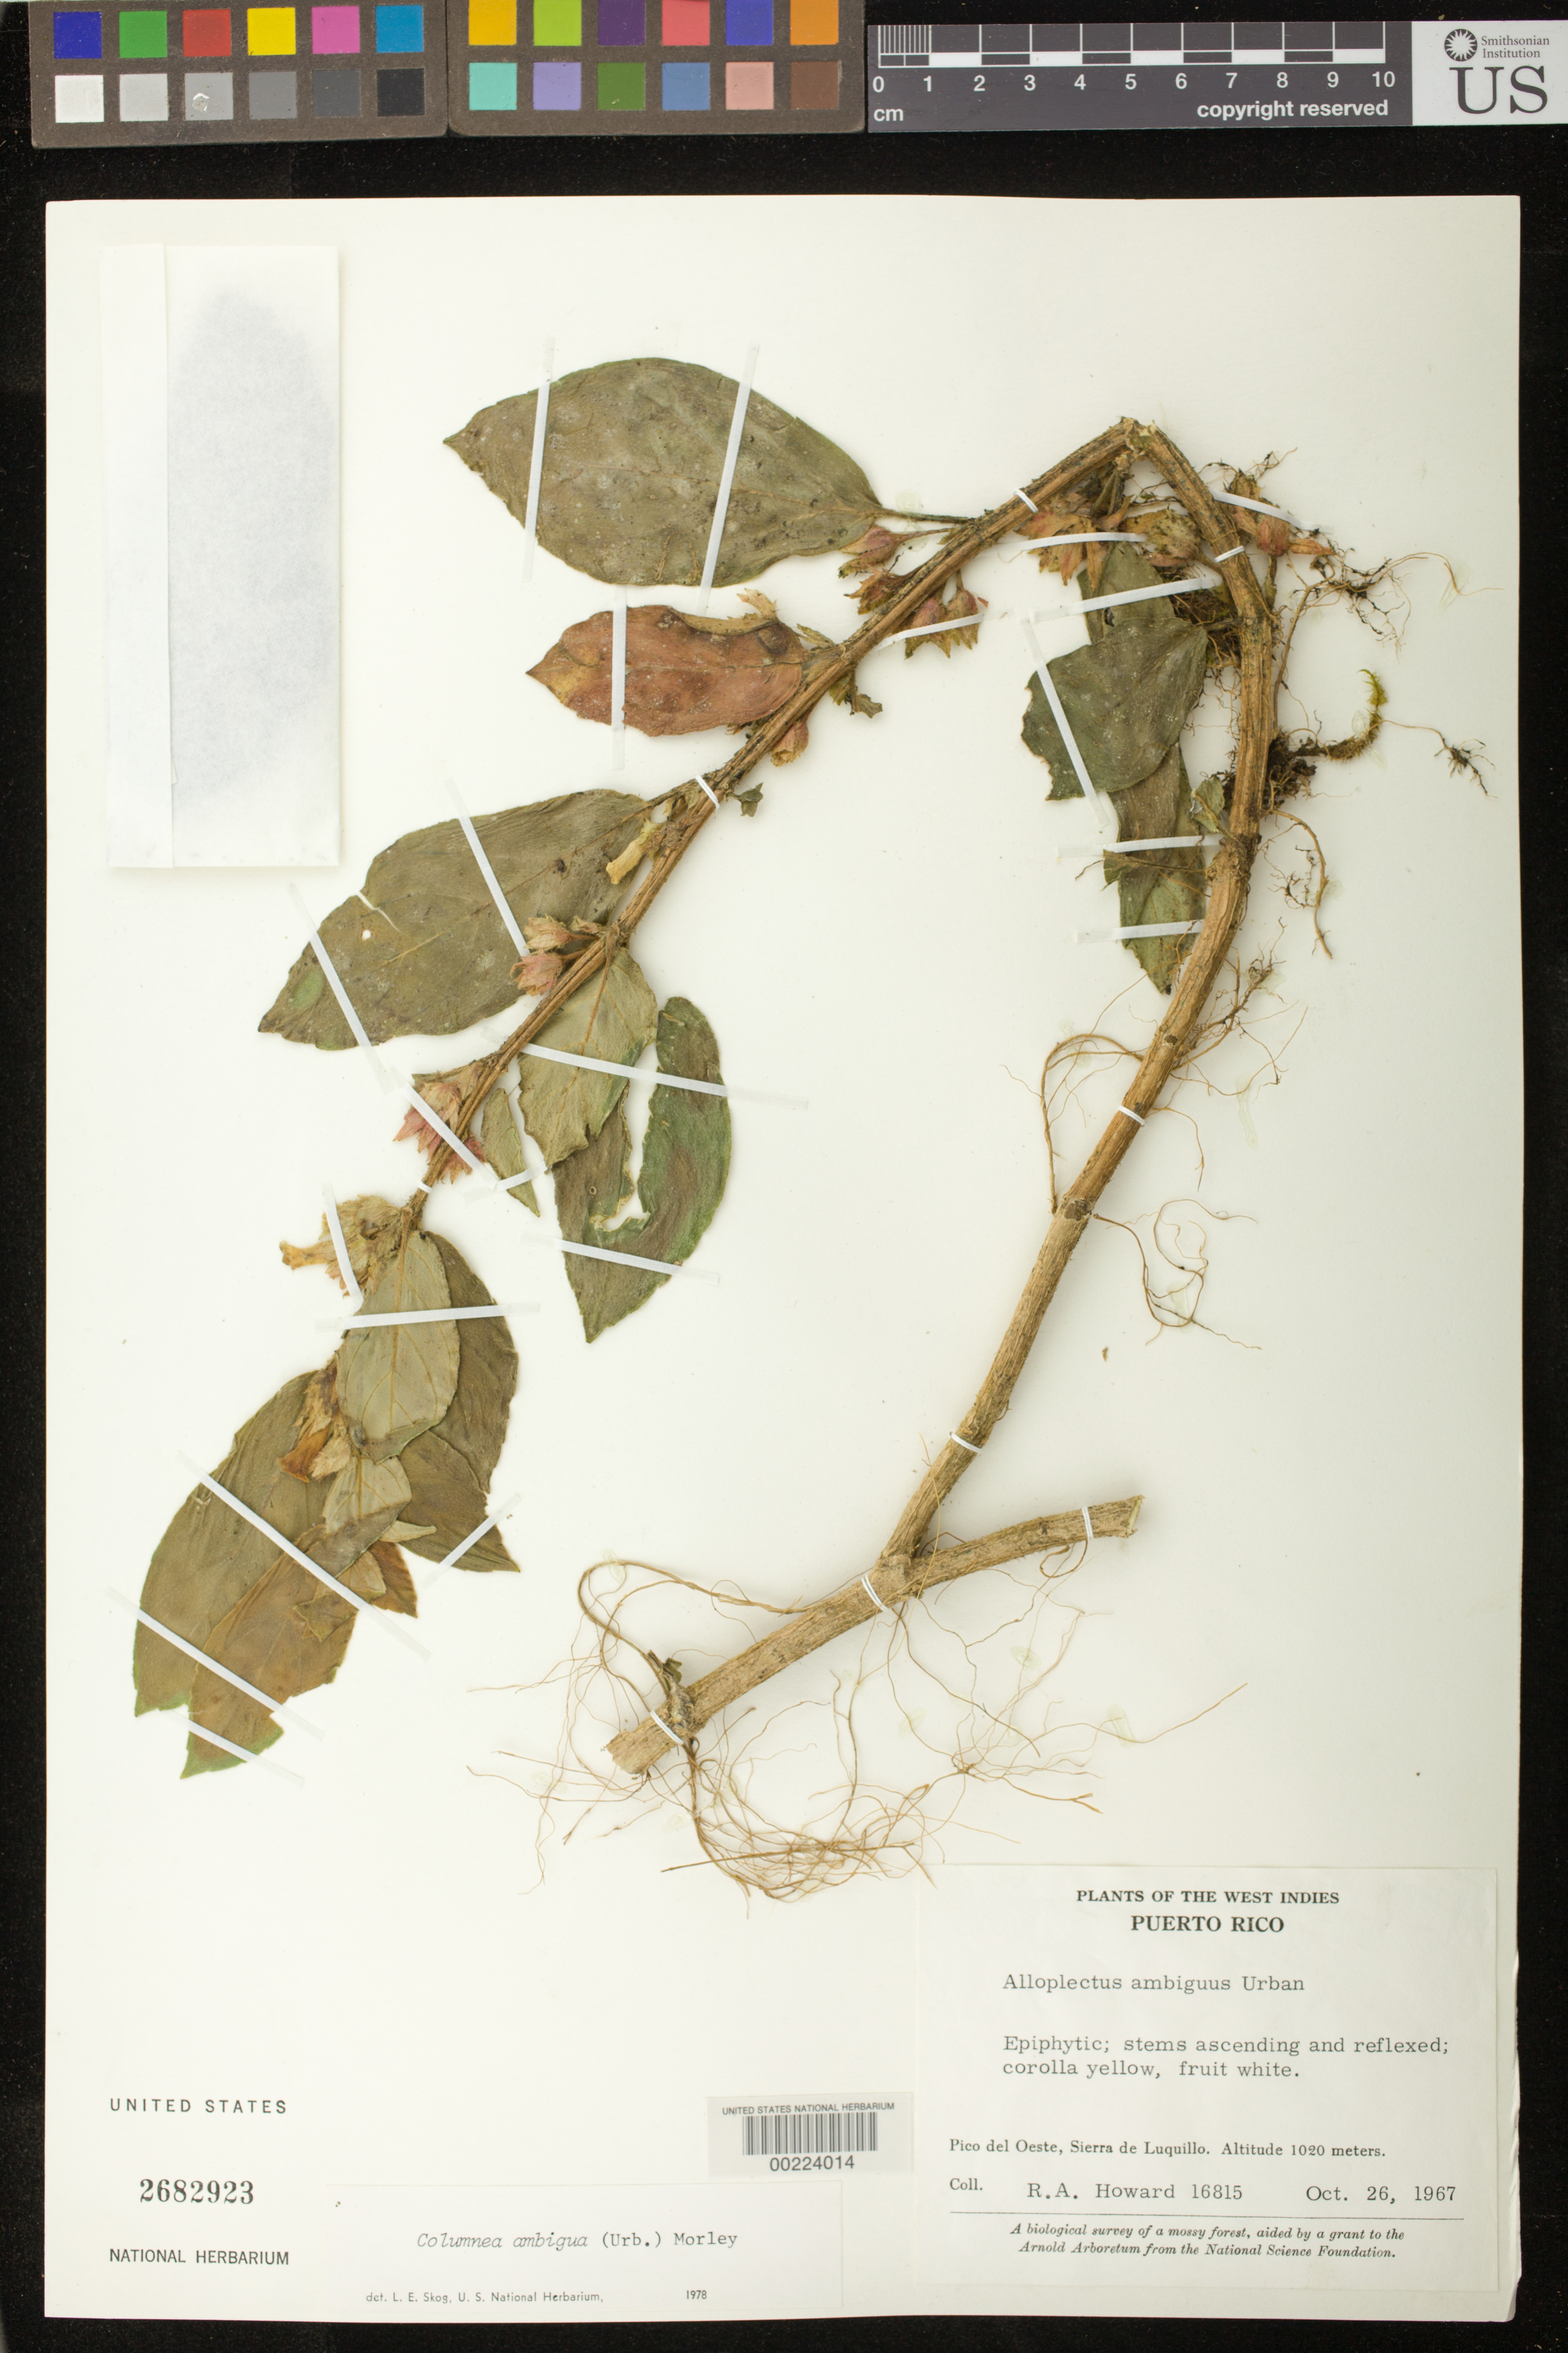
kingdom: Plantae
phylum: Tracheophyta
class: Magnoliopsida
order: Lamiales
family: Gesneriaceae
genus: Columnea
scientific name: Columnea ambigua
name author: (Urb.) B.D. Morley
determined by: Skog, Laurence E.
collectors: R. A. Howard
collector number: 16815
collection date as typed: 26 Oct 1967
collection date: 1967-10-26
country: Puerto Rico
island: Puerto Rico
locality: Pico del Oeste, Sierra de Luquillo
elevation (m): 1020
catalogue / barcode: US 2682923